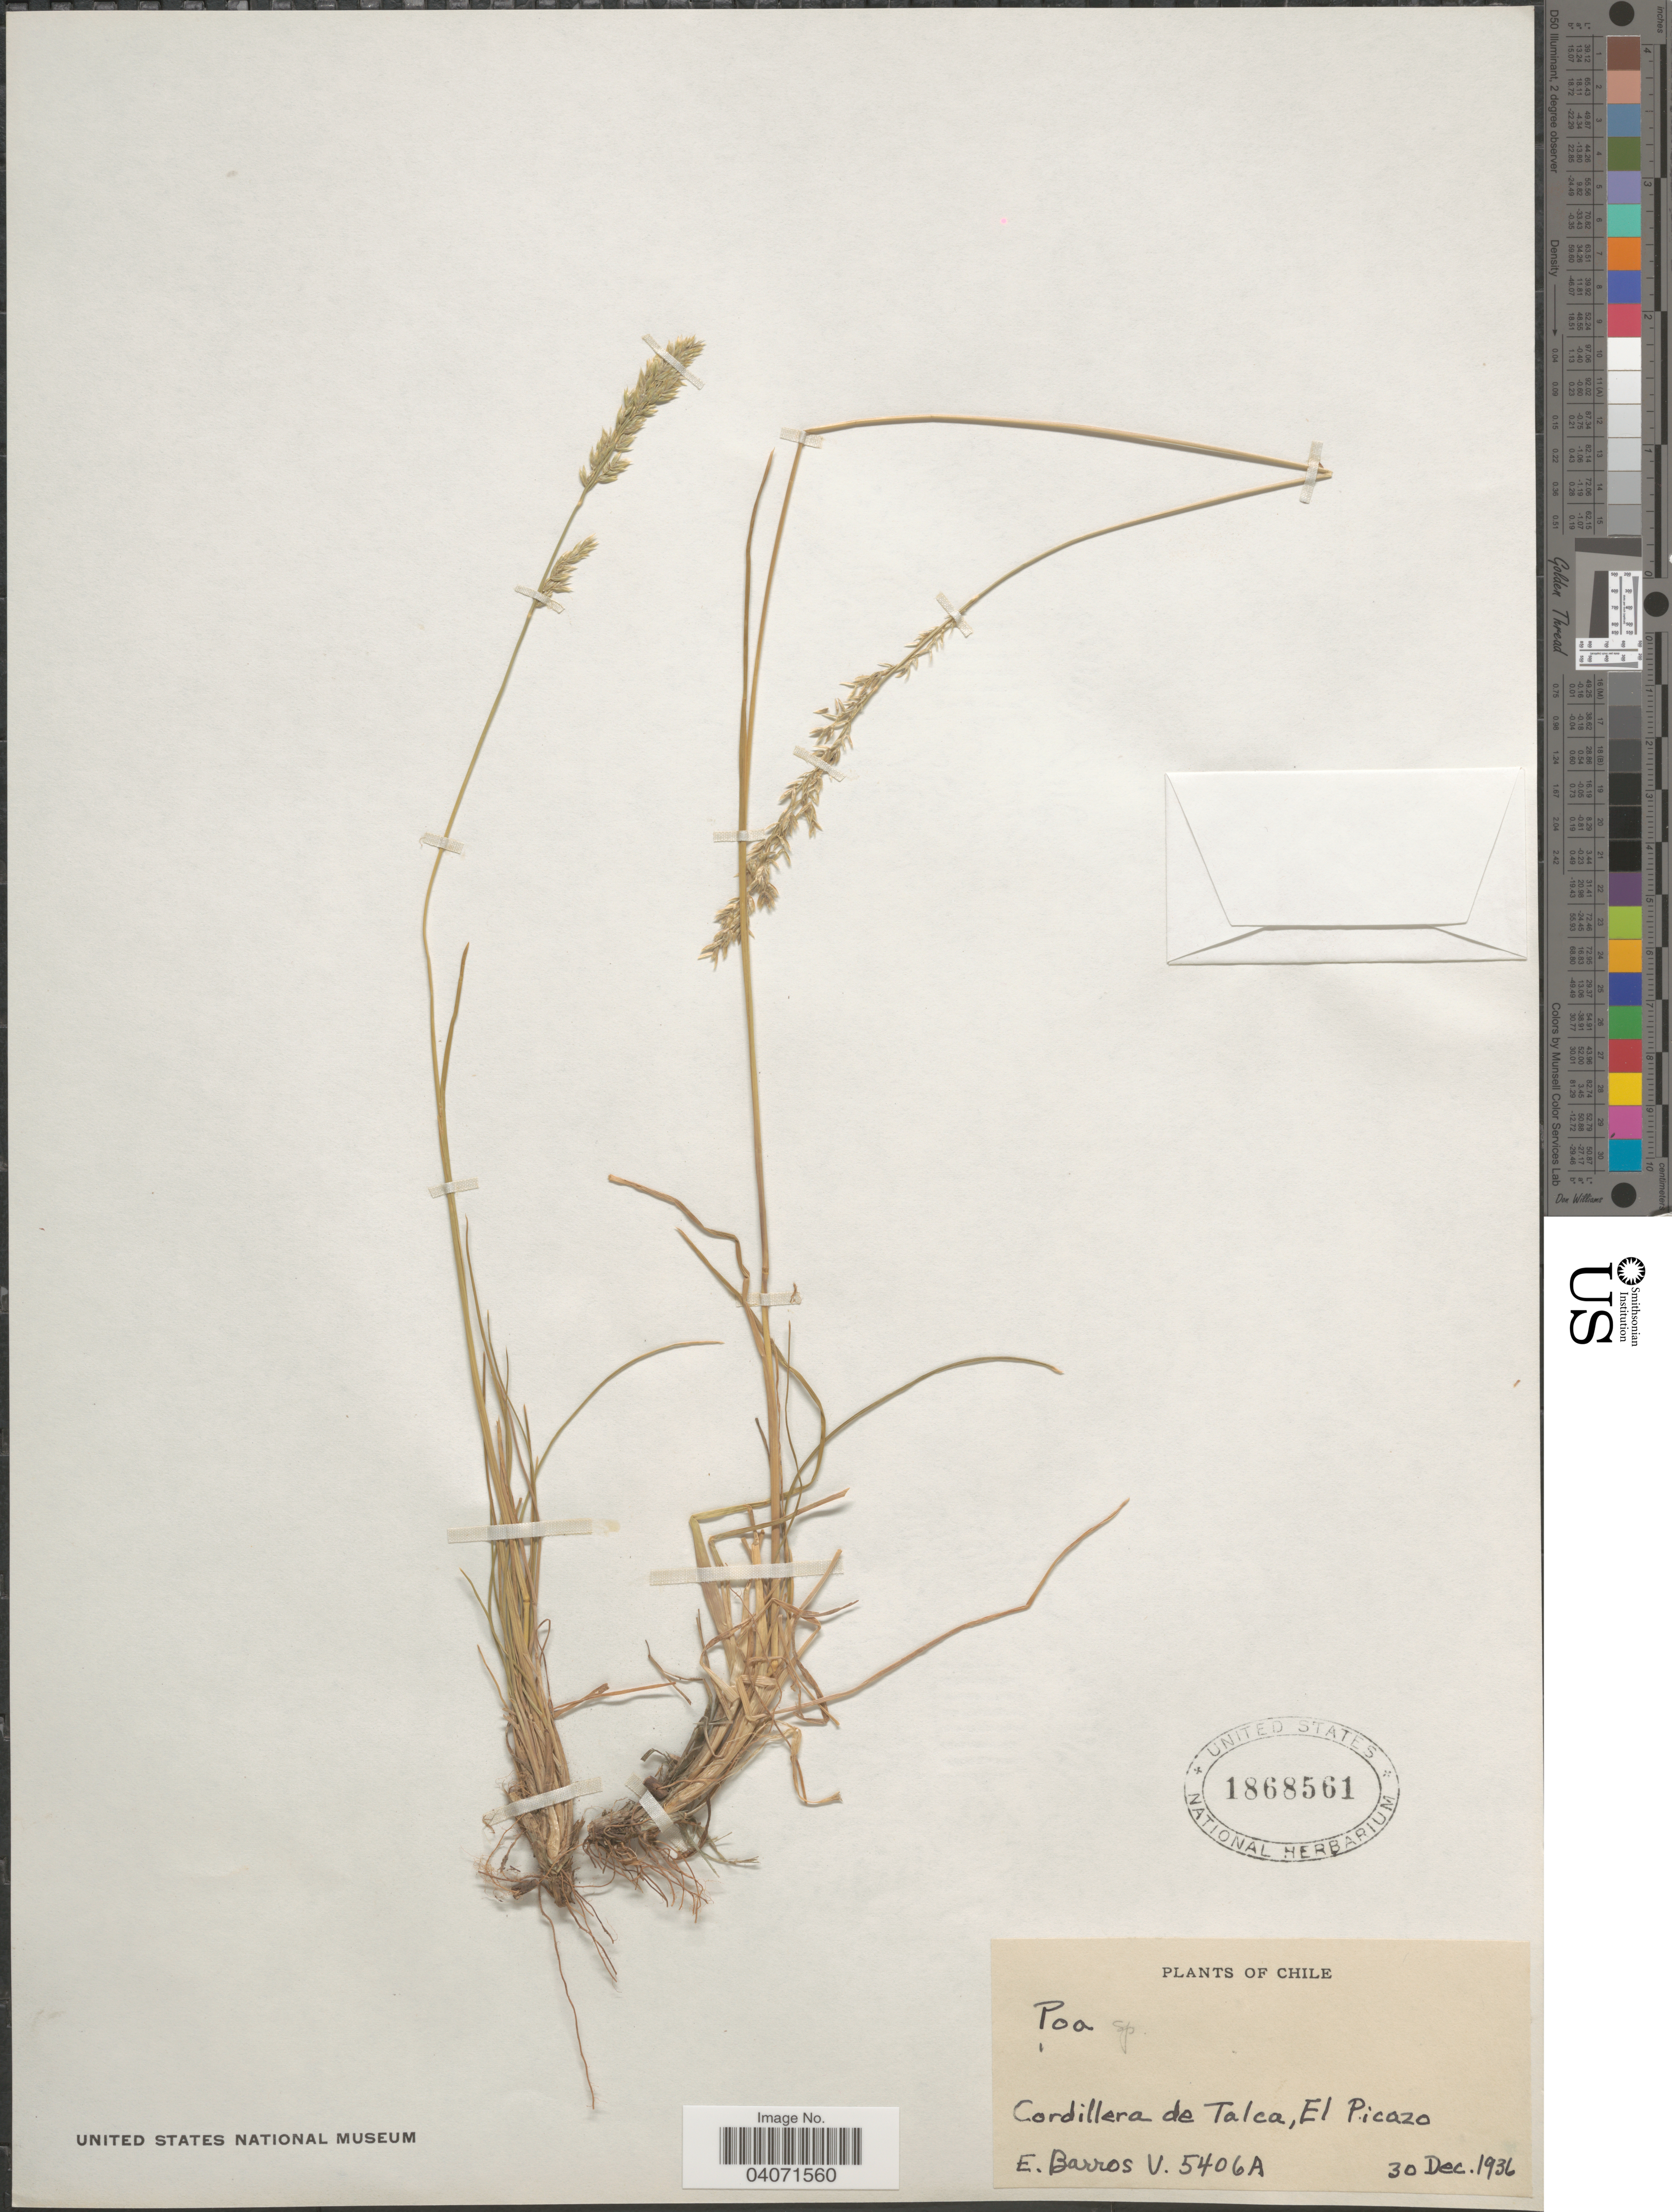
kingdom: Plantae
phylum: Tracheophyta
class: Liliopsida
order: Poales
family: Poaceae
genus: Poa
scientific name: Poa sp.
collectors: E. Barros V.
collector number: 5406A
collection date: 1936-12-30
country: Chile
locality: Cordillera de Talca, El Picazo.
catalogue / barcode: US 1868561